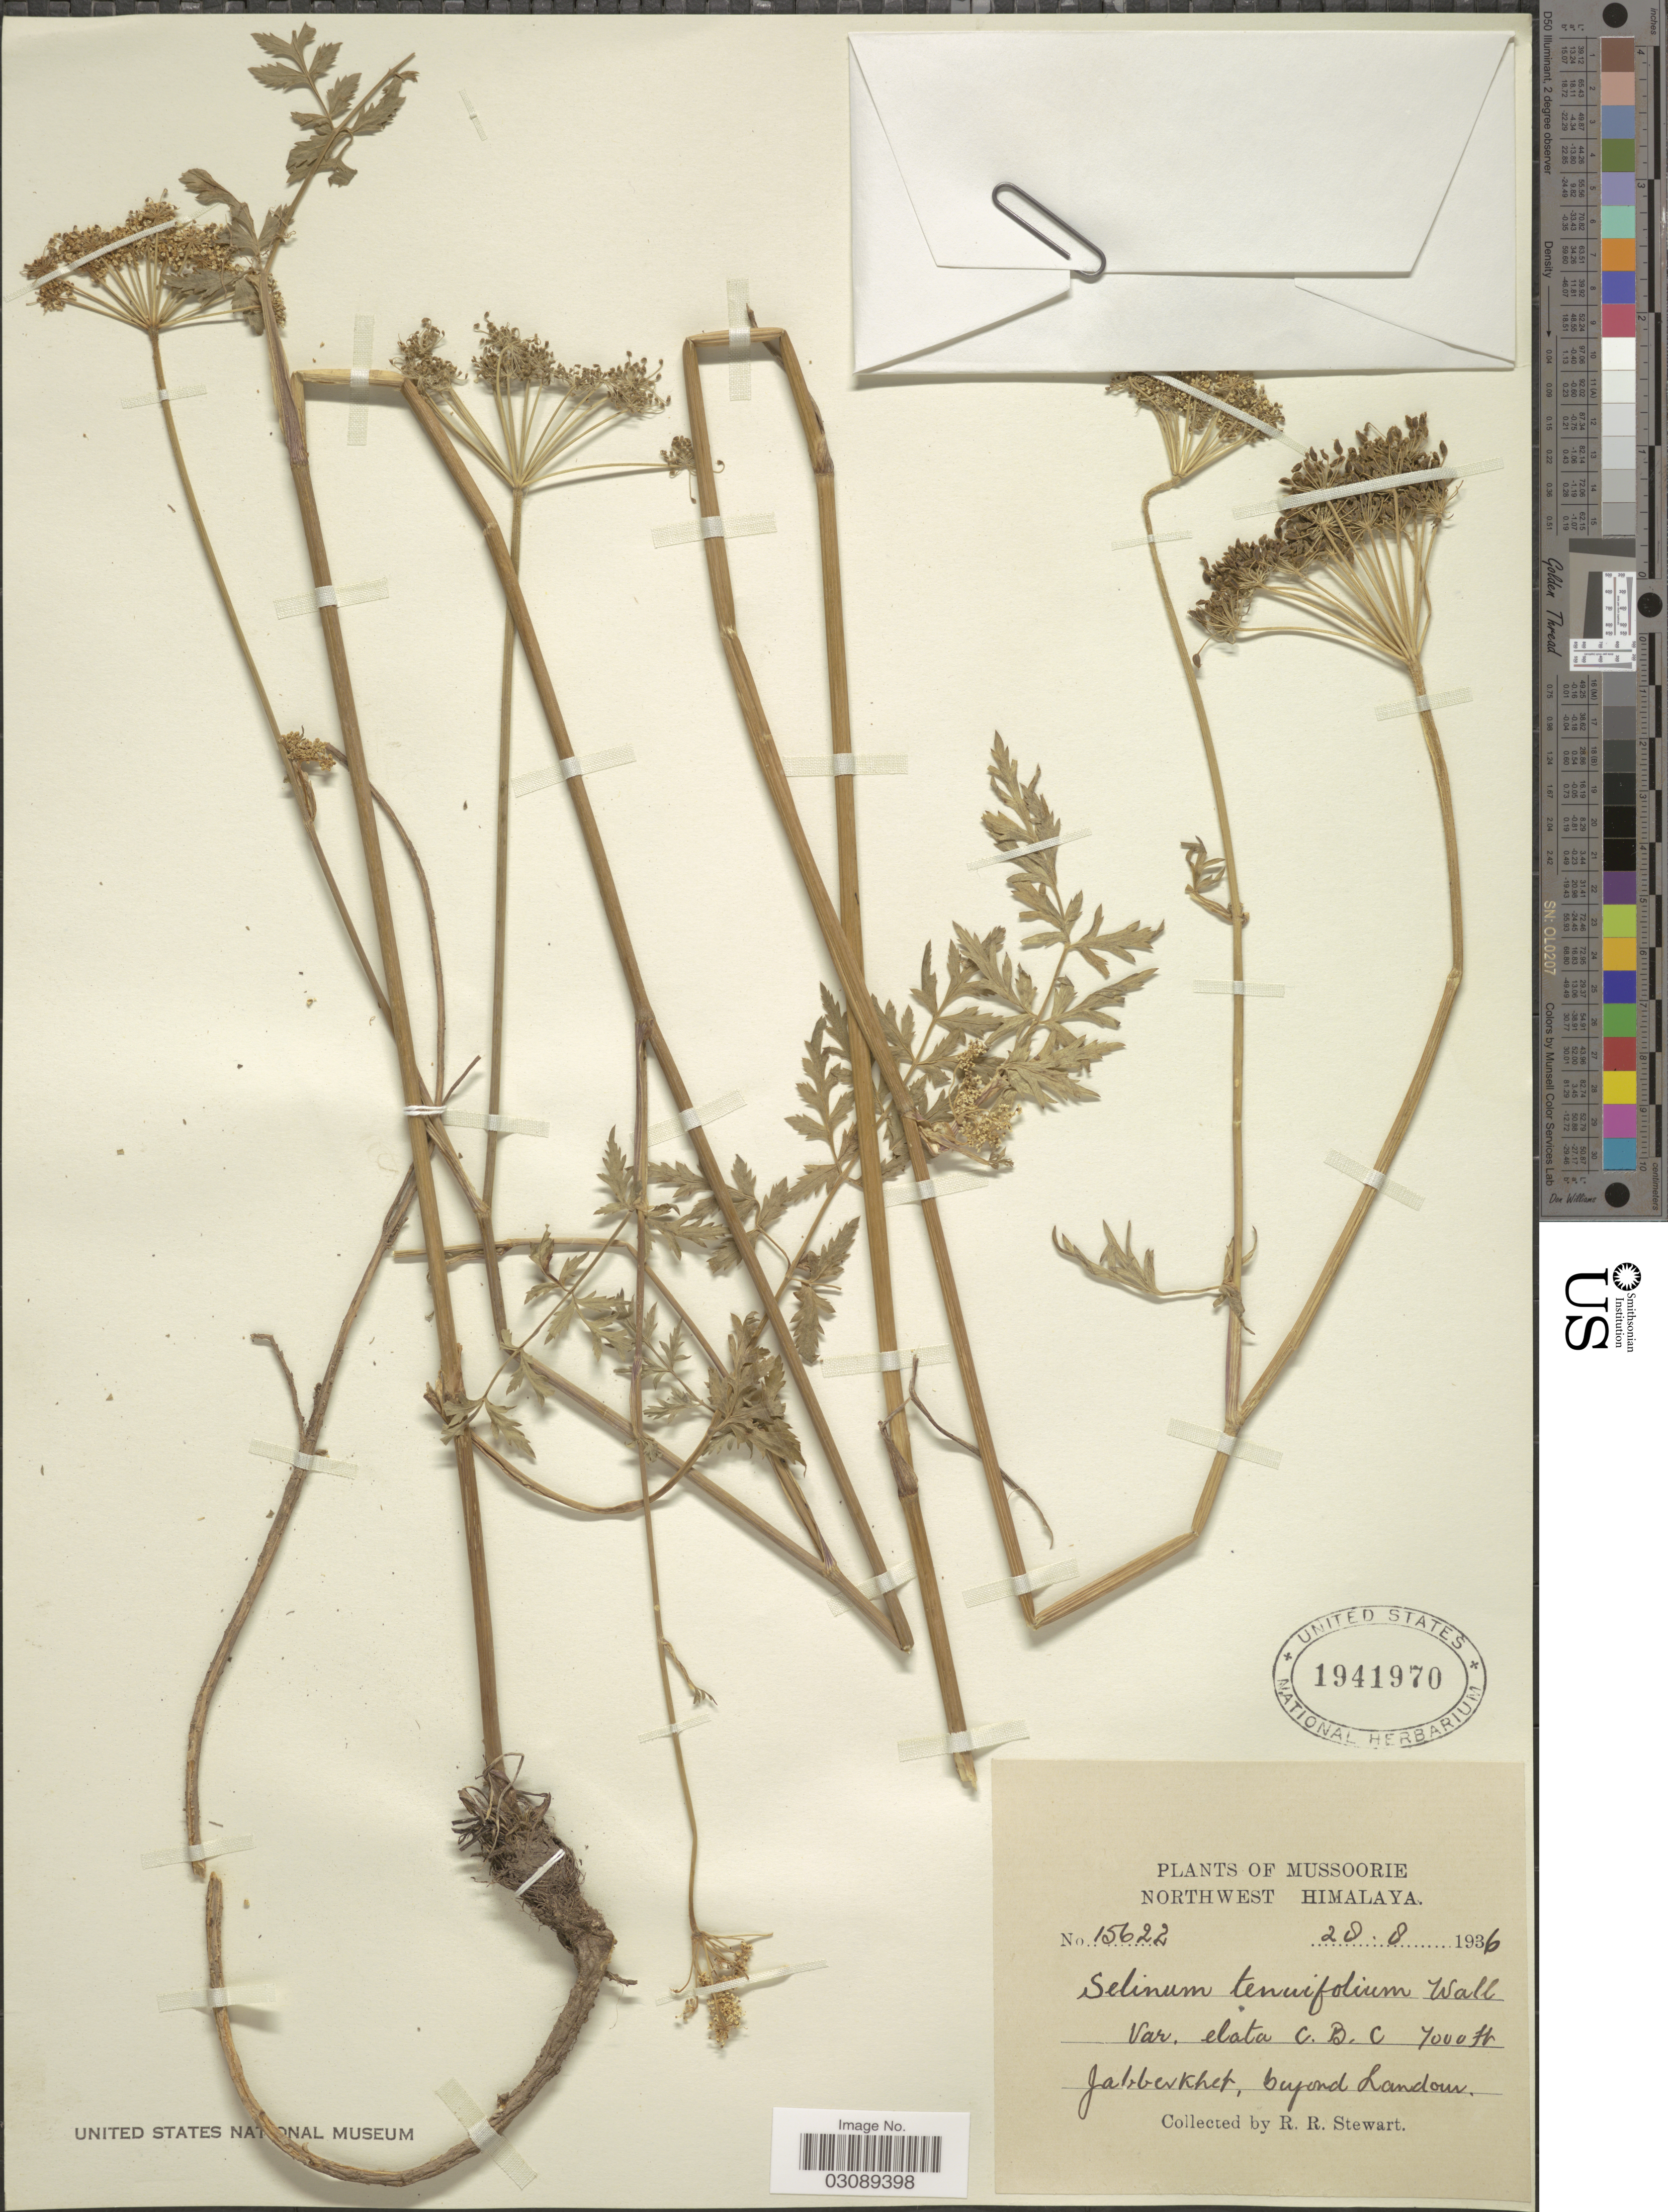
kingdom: Plantae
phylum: Tracheophyta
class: Magnoliopsida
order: Apiales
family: Apiaceae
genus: Ligusticopsis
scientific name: Ligusticopsis wallichianum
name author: Pimenov & Kljuykov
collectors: R. Stewart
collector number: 15622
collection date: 1936-08-28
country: India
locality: Mussoorie. Northwest Himalaya. Jabberkhet, beyond Landour.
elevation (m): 2134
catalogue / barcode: US 1941970